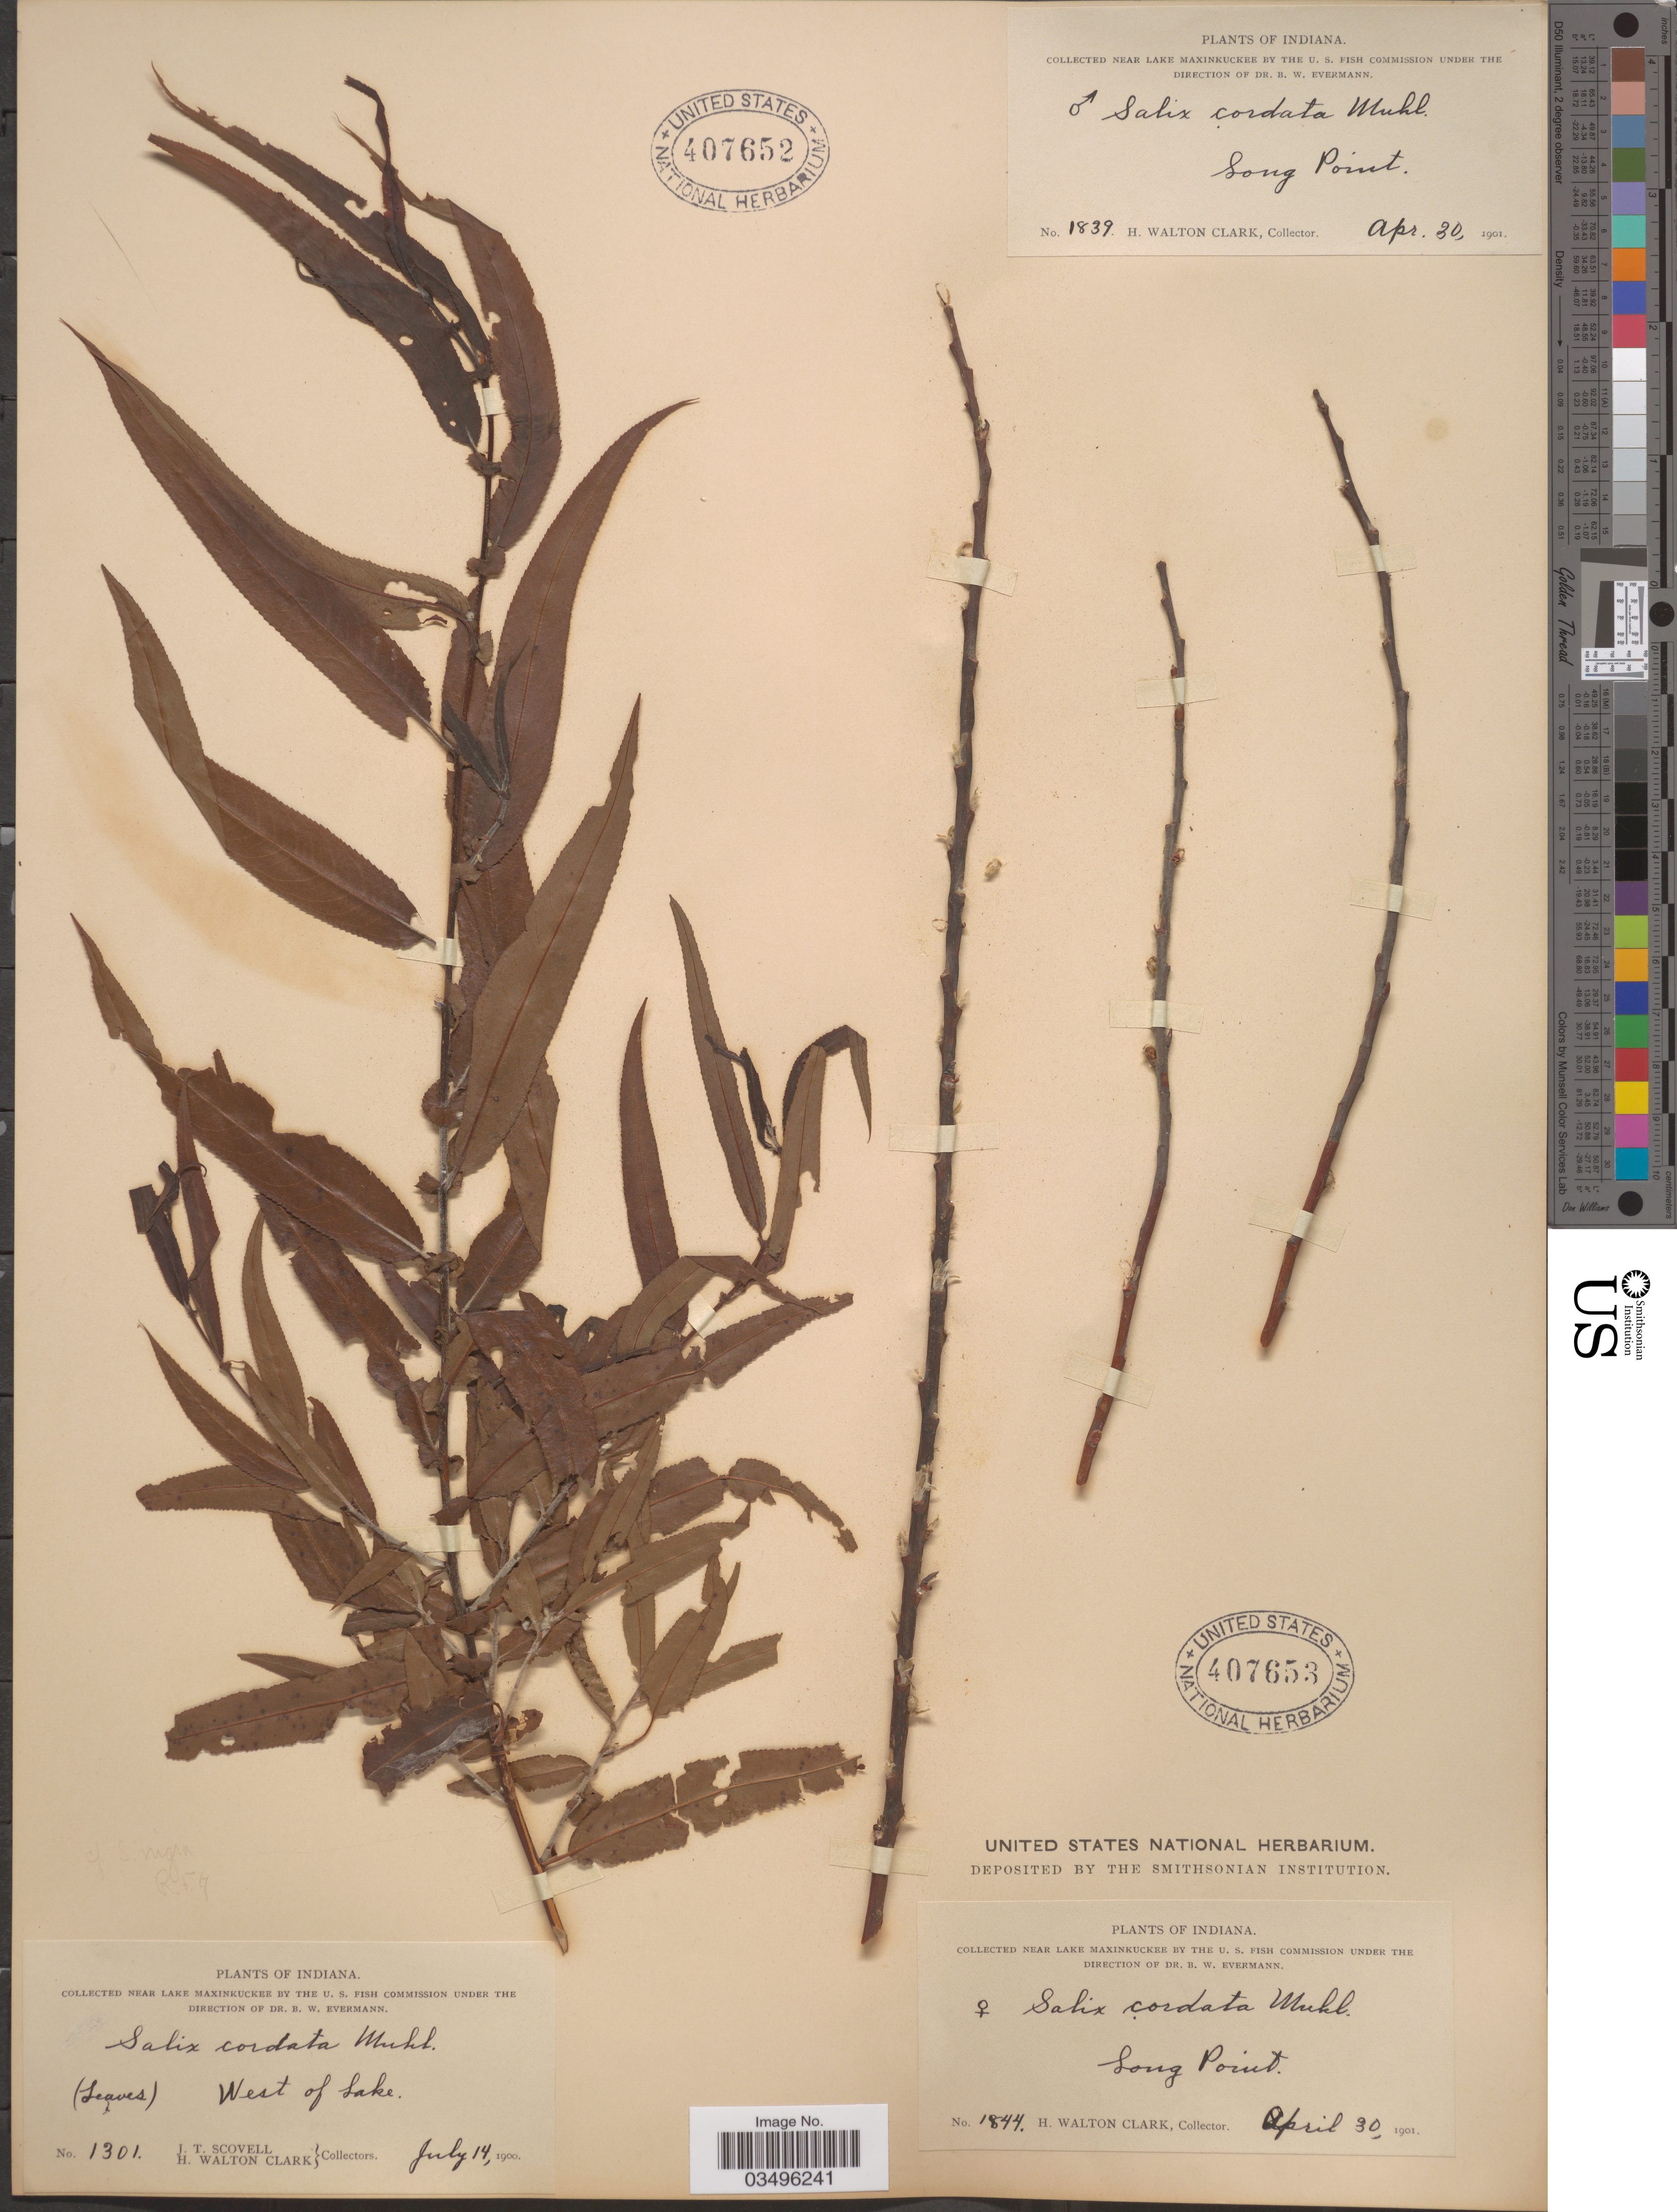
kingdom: Plantae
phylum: Tracheophyta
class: Magnoliopsida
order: Malpighiales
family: Salicaceae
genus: Salix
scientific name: Salix cordata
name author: Michx.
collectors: J. T. Scovell & H. W. Clark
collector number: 1301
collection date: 1900-07-14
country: United States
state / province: Indiana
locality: Near Lake Maxinkuckee. West of Lake.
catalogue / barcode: US 407652-2